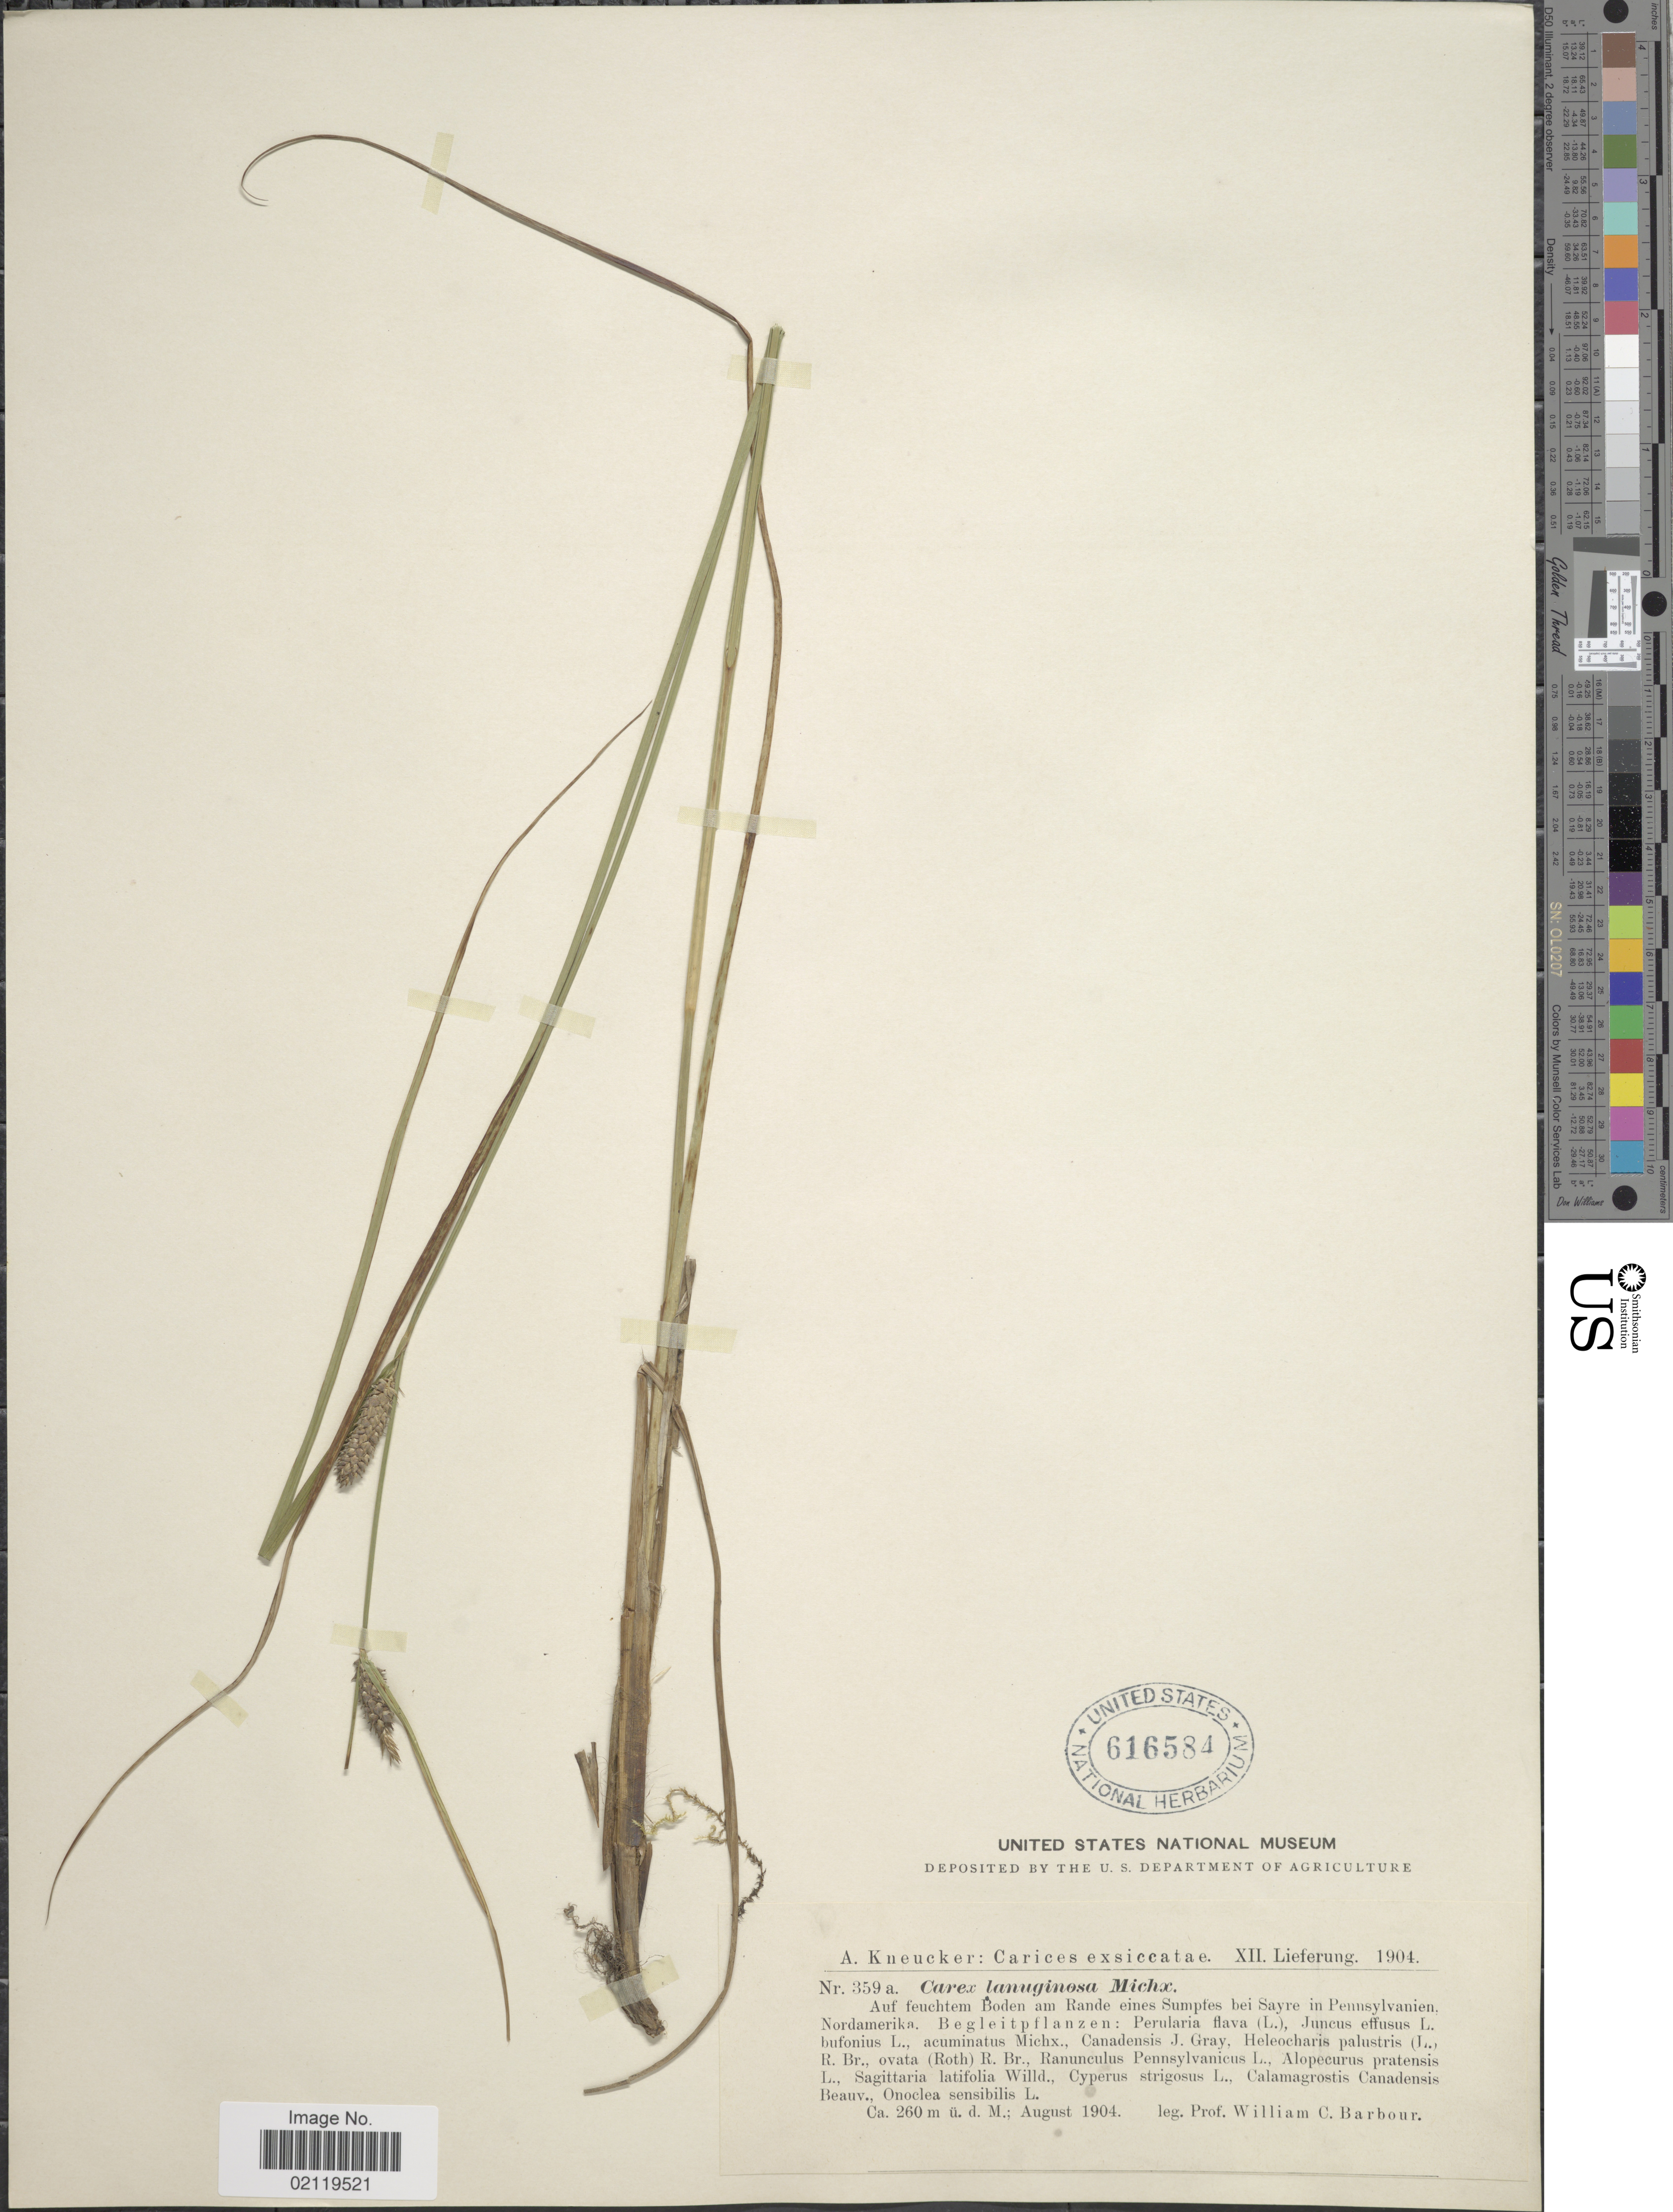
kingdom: Plantae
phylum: Tracheophyta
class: Liliopsida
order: Poales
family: Cyperaceae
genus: Carex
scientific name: Carex pellita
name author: Muhl. ex Willd.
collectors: W. Barbour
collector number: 359a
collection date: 1904-08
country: United States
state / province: Pennsylvania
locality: Auf feuchtem Boden am Rande eines Sumptes bei Sayre in Pennsylvanien, Nordamerika.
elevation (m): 260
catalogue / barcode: US 616584